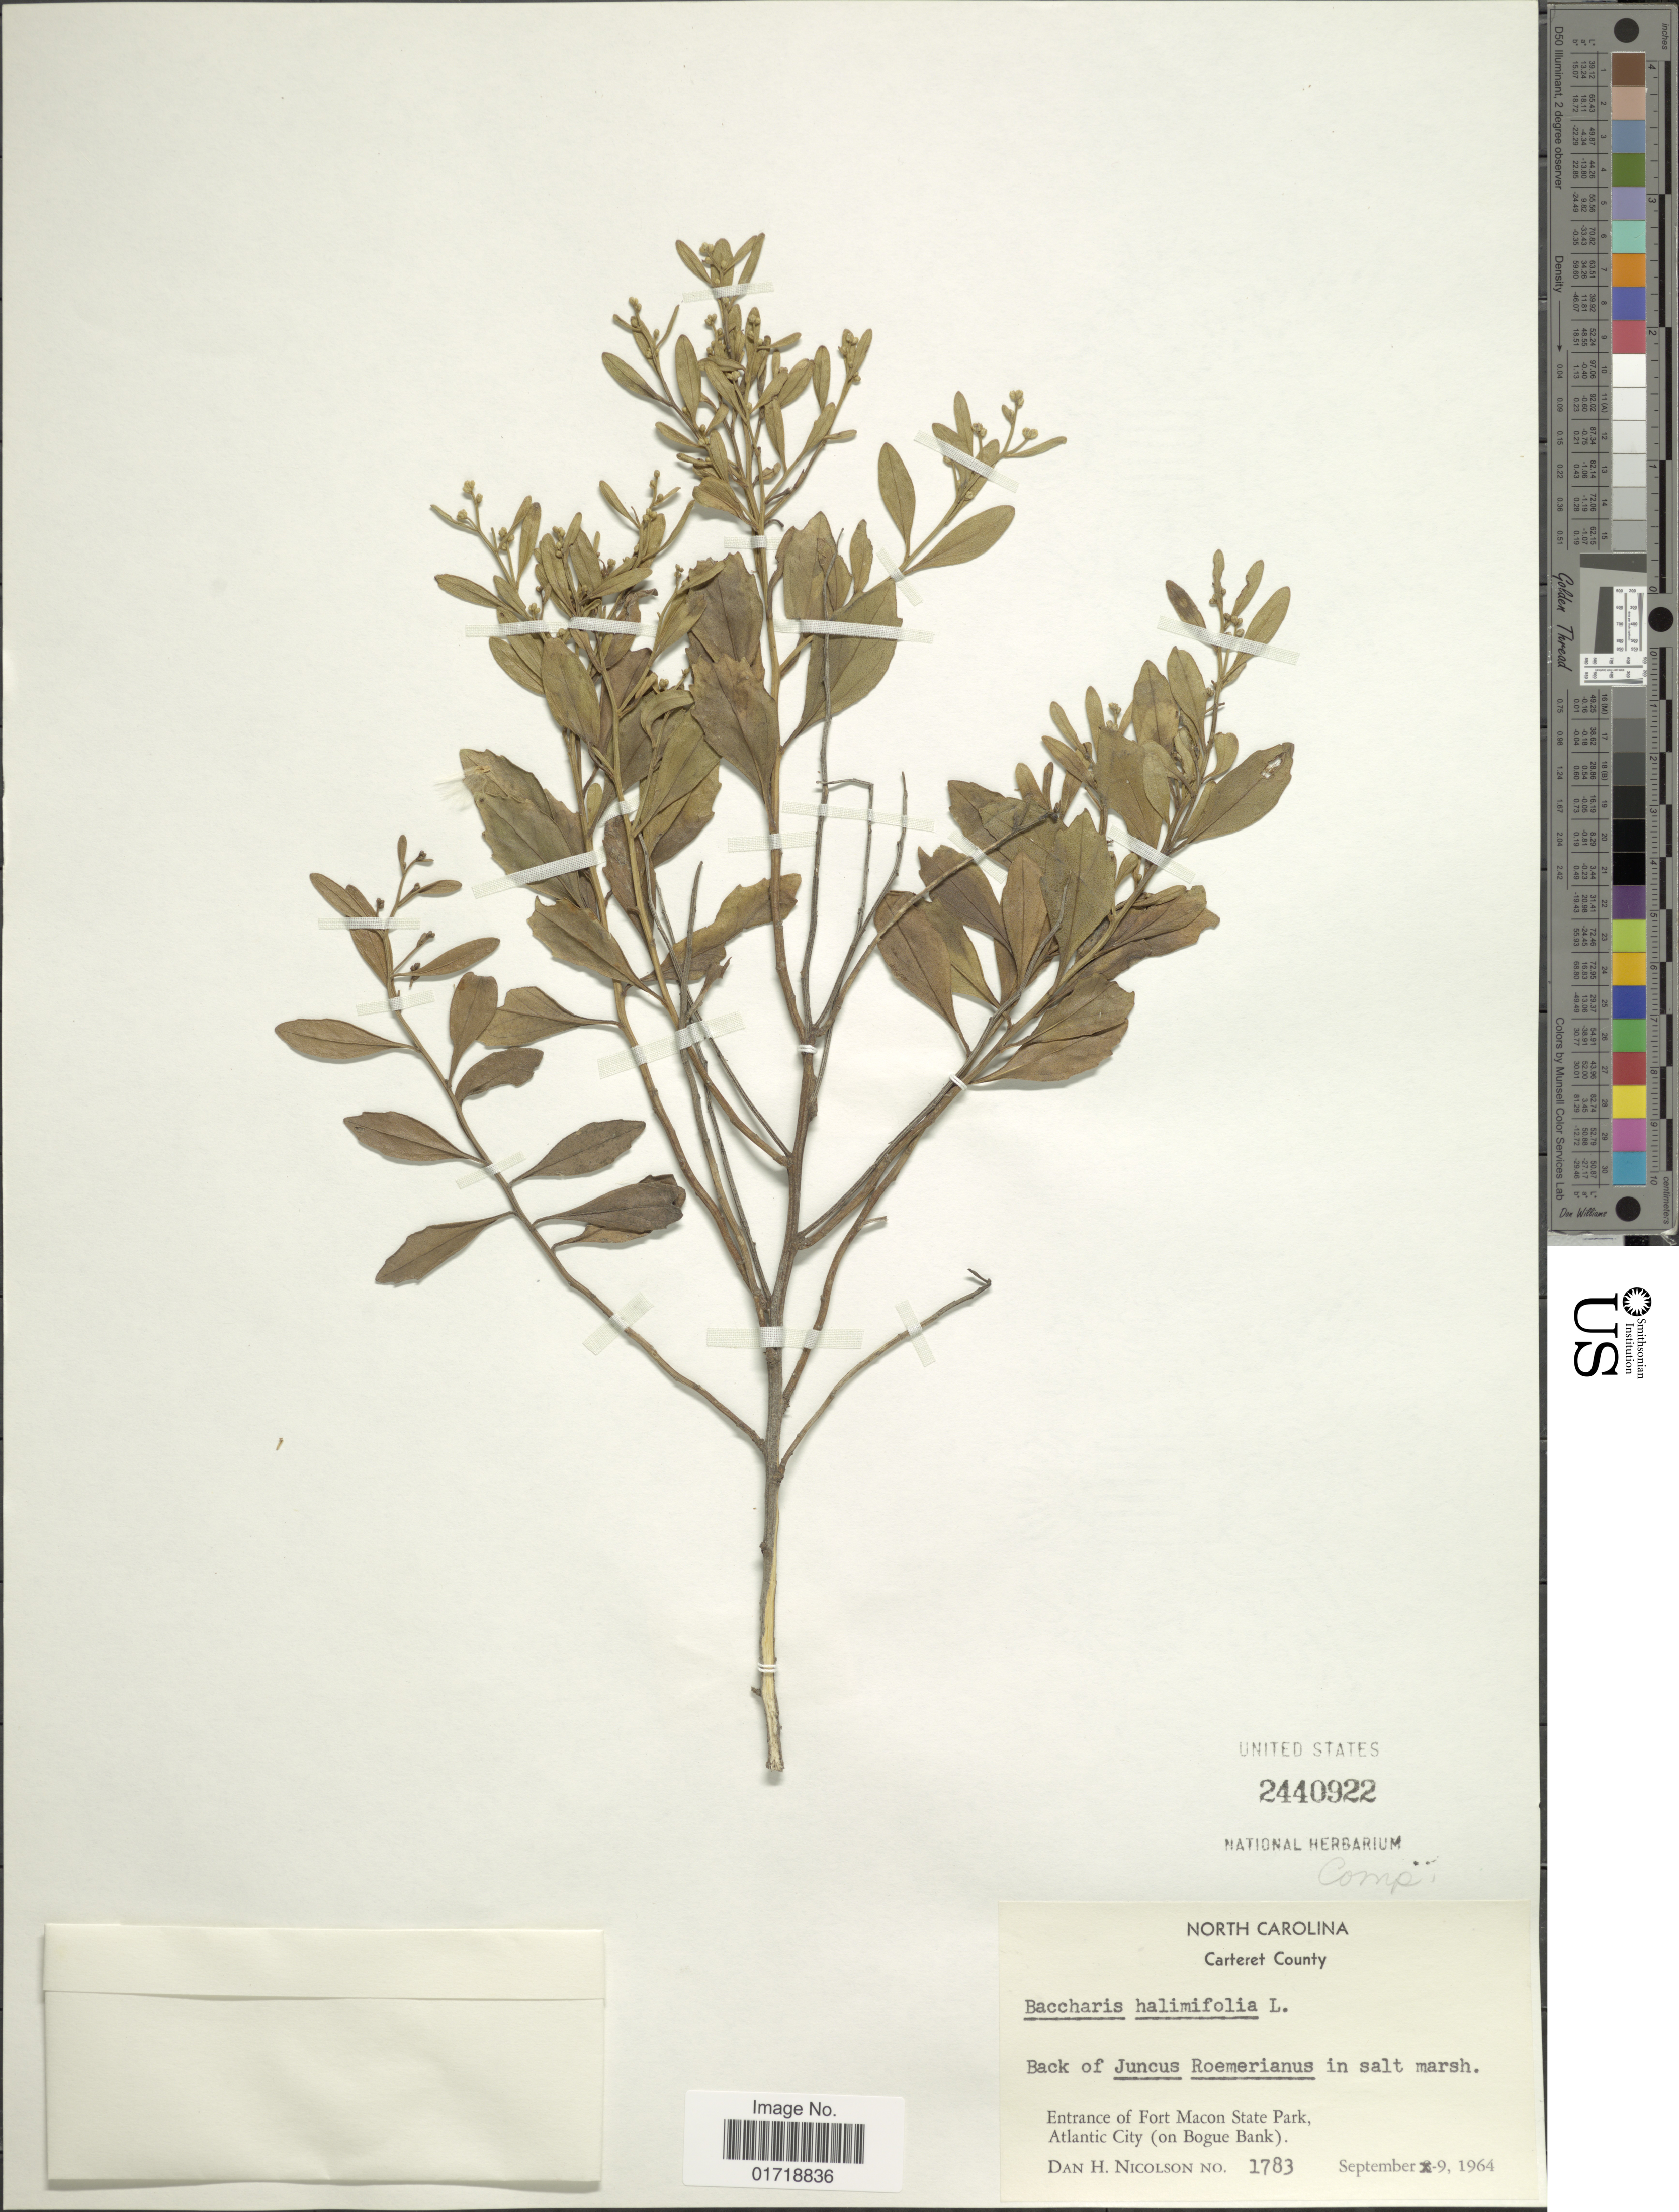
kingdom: Plantae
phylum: Tracheophyta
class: Magnoliopsida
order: Asterales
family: Asteraceae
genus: Baccharis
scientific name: Baccharis halimifolia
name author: L.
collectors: D. H. Nicolson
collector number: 1783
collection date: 1964-09-09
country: United States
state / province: North Carolina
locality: Carteret County, Entrance of Fort Macon State Park, Atlantic City (on Bogue Bank)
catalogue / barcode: US 2440922